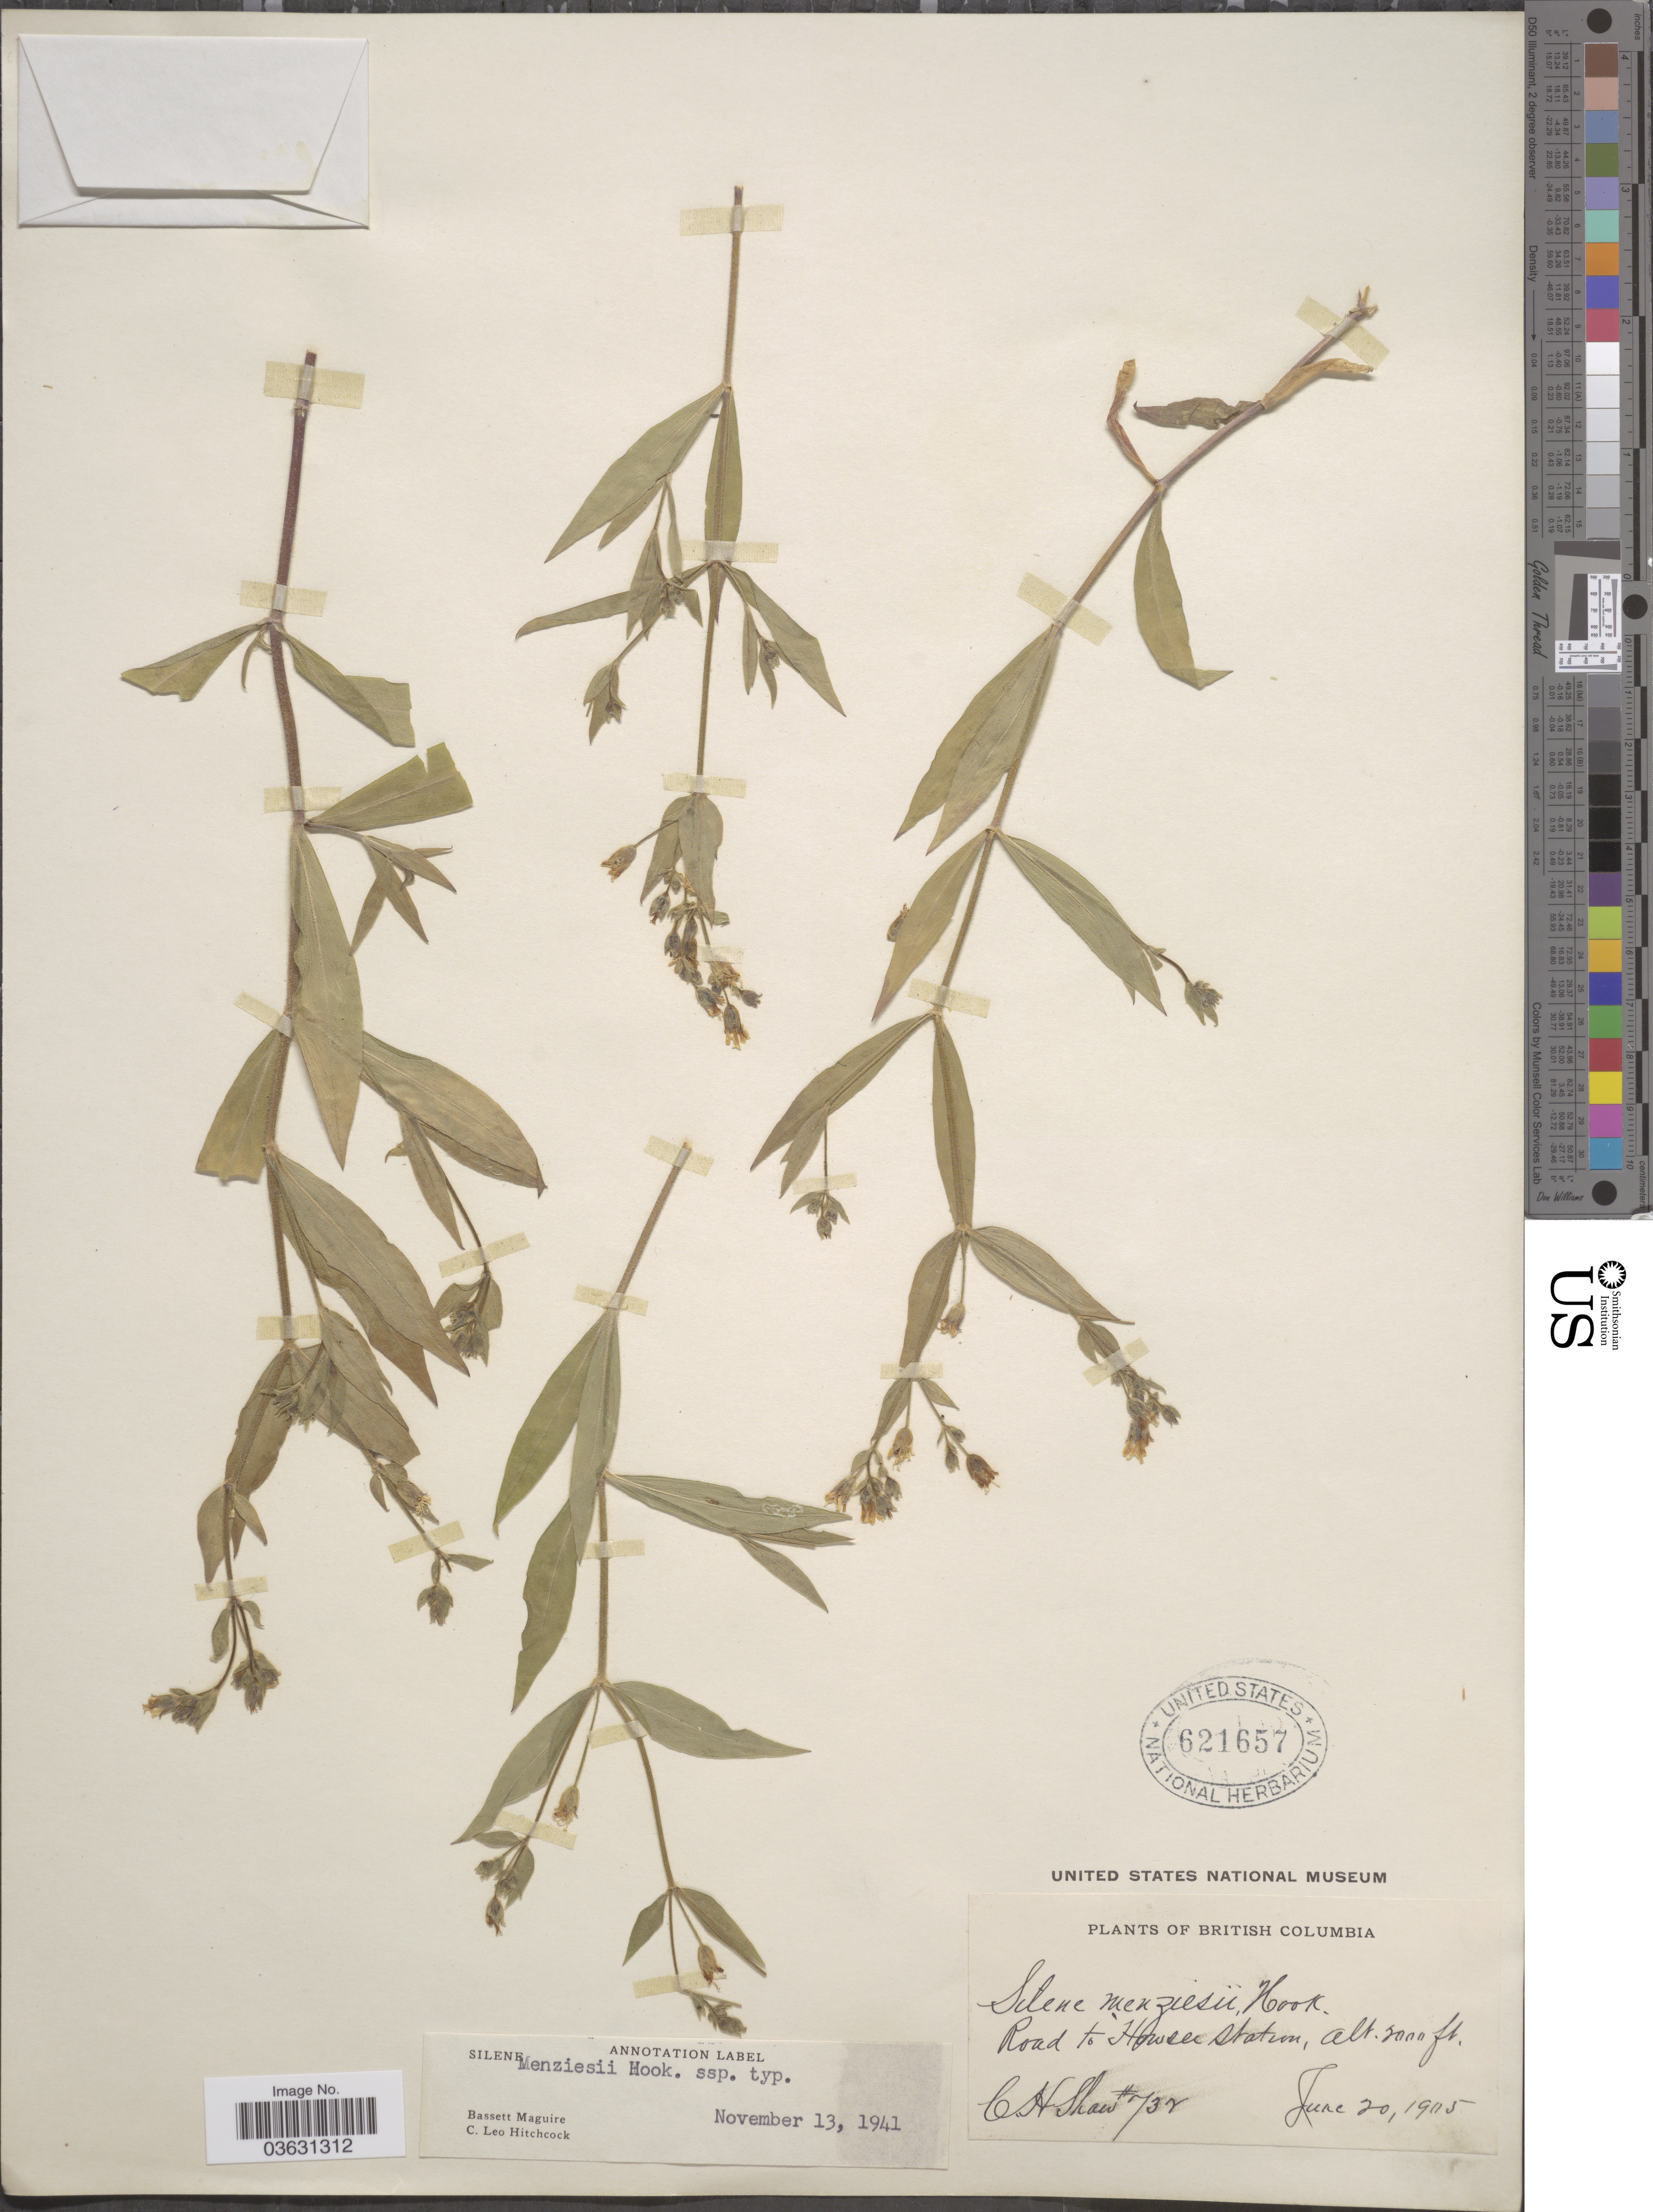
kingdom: Plantae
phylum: Tracheophyta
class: Magnoliopsida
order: Caryophyllales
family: Caryophyllaceae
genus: Silene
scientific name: Silene menziesii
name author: Hook.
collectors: C. H. Shaw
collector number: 732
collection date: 1905-06-20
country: Canada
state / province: British Columbia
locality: Road to Howser Station.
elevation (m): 610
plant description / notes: Precise locality edit: Corrected "Road to Howsec Station" to "Road to Howser Station."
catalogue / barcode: US 621657